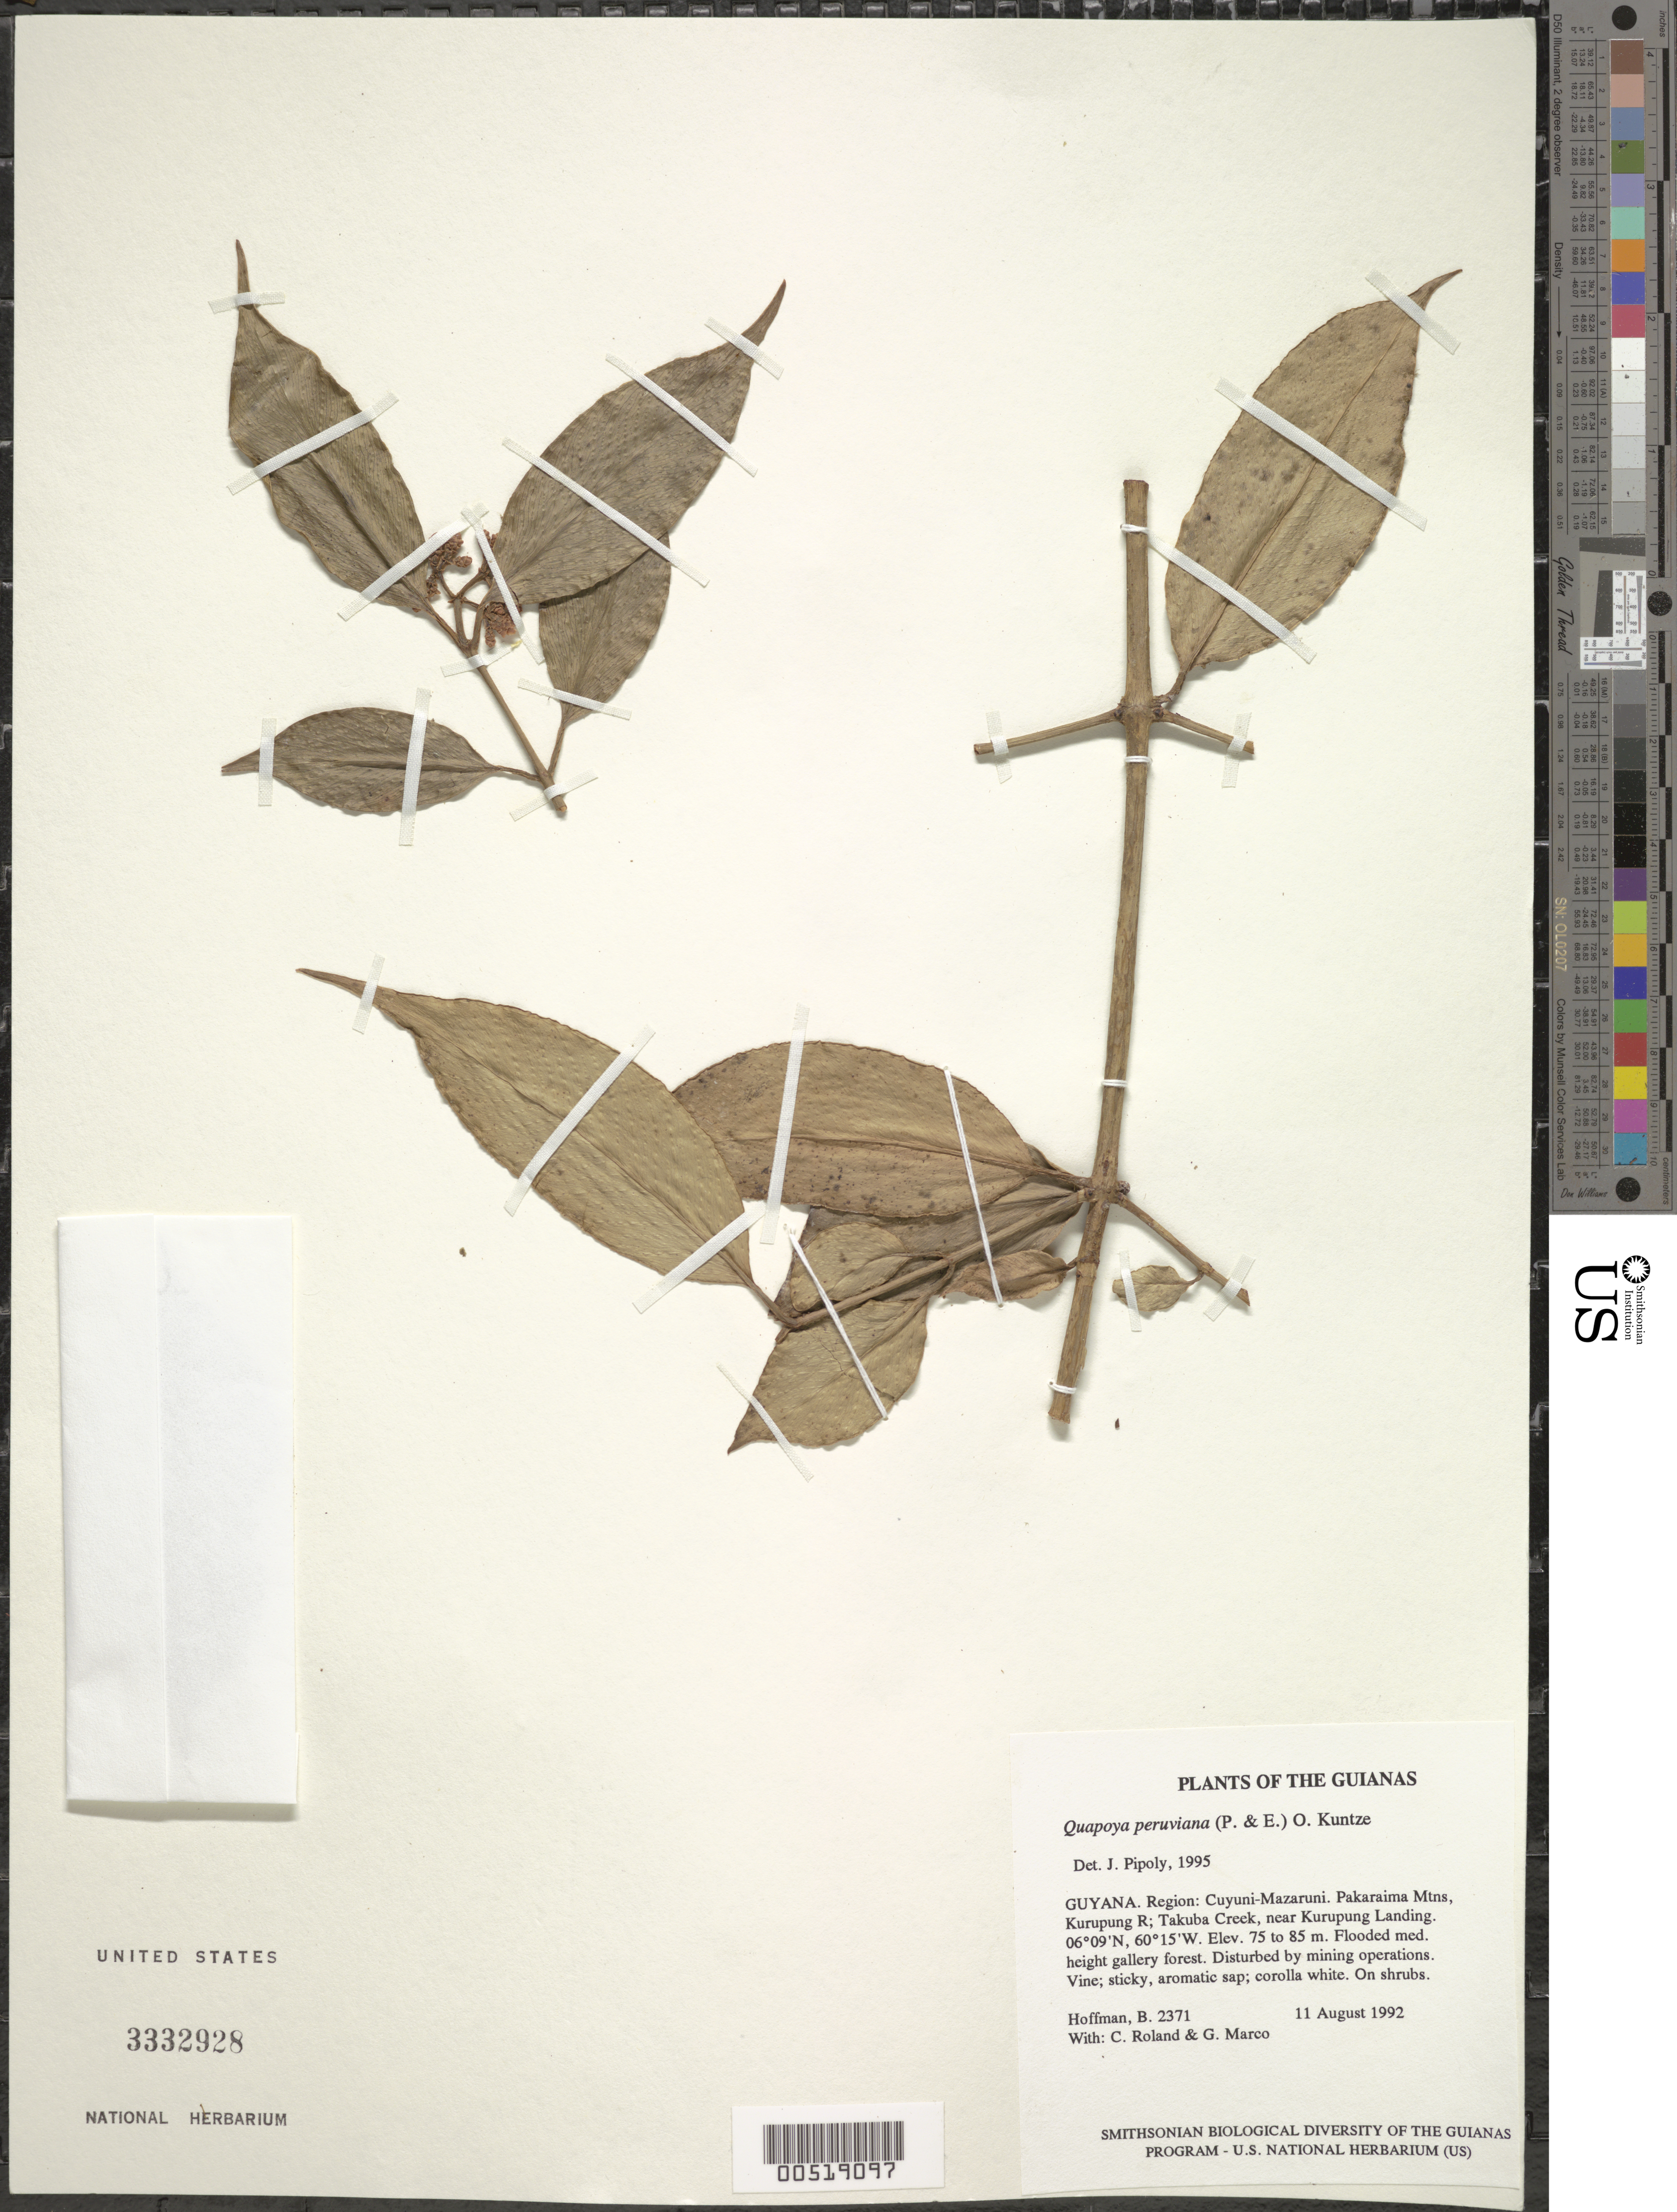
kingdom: Plantae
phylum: Tracheophyta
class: Magnoliopsida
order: Malpighiales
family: Clusiaceae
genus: Clusia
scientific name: Clusia hammeliana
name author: Pipoly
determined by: Pipoly, J. J., III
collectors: B. Hoffman, C. Roland & G. Marco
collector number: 2371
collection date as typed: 11 August 1992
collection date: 1992-08-11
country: Guyana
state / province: Cuyuni-Mazaruni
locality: Pakaraima Mountains, Kurupung River; Takuba Creek, near Kurupung Landing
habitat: Flooded med. height gallery forest. Disturbed by mining operations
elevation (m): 75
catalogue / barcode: US 3332928